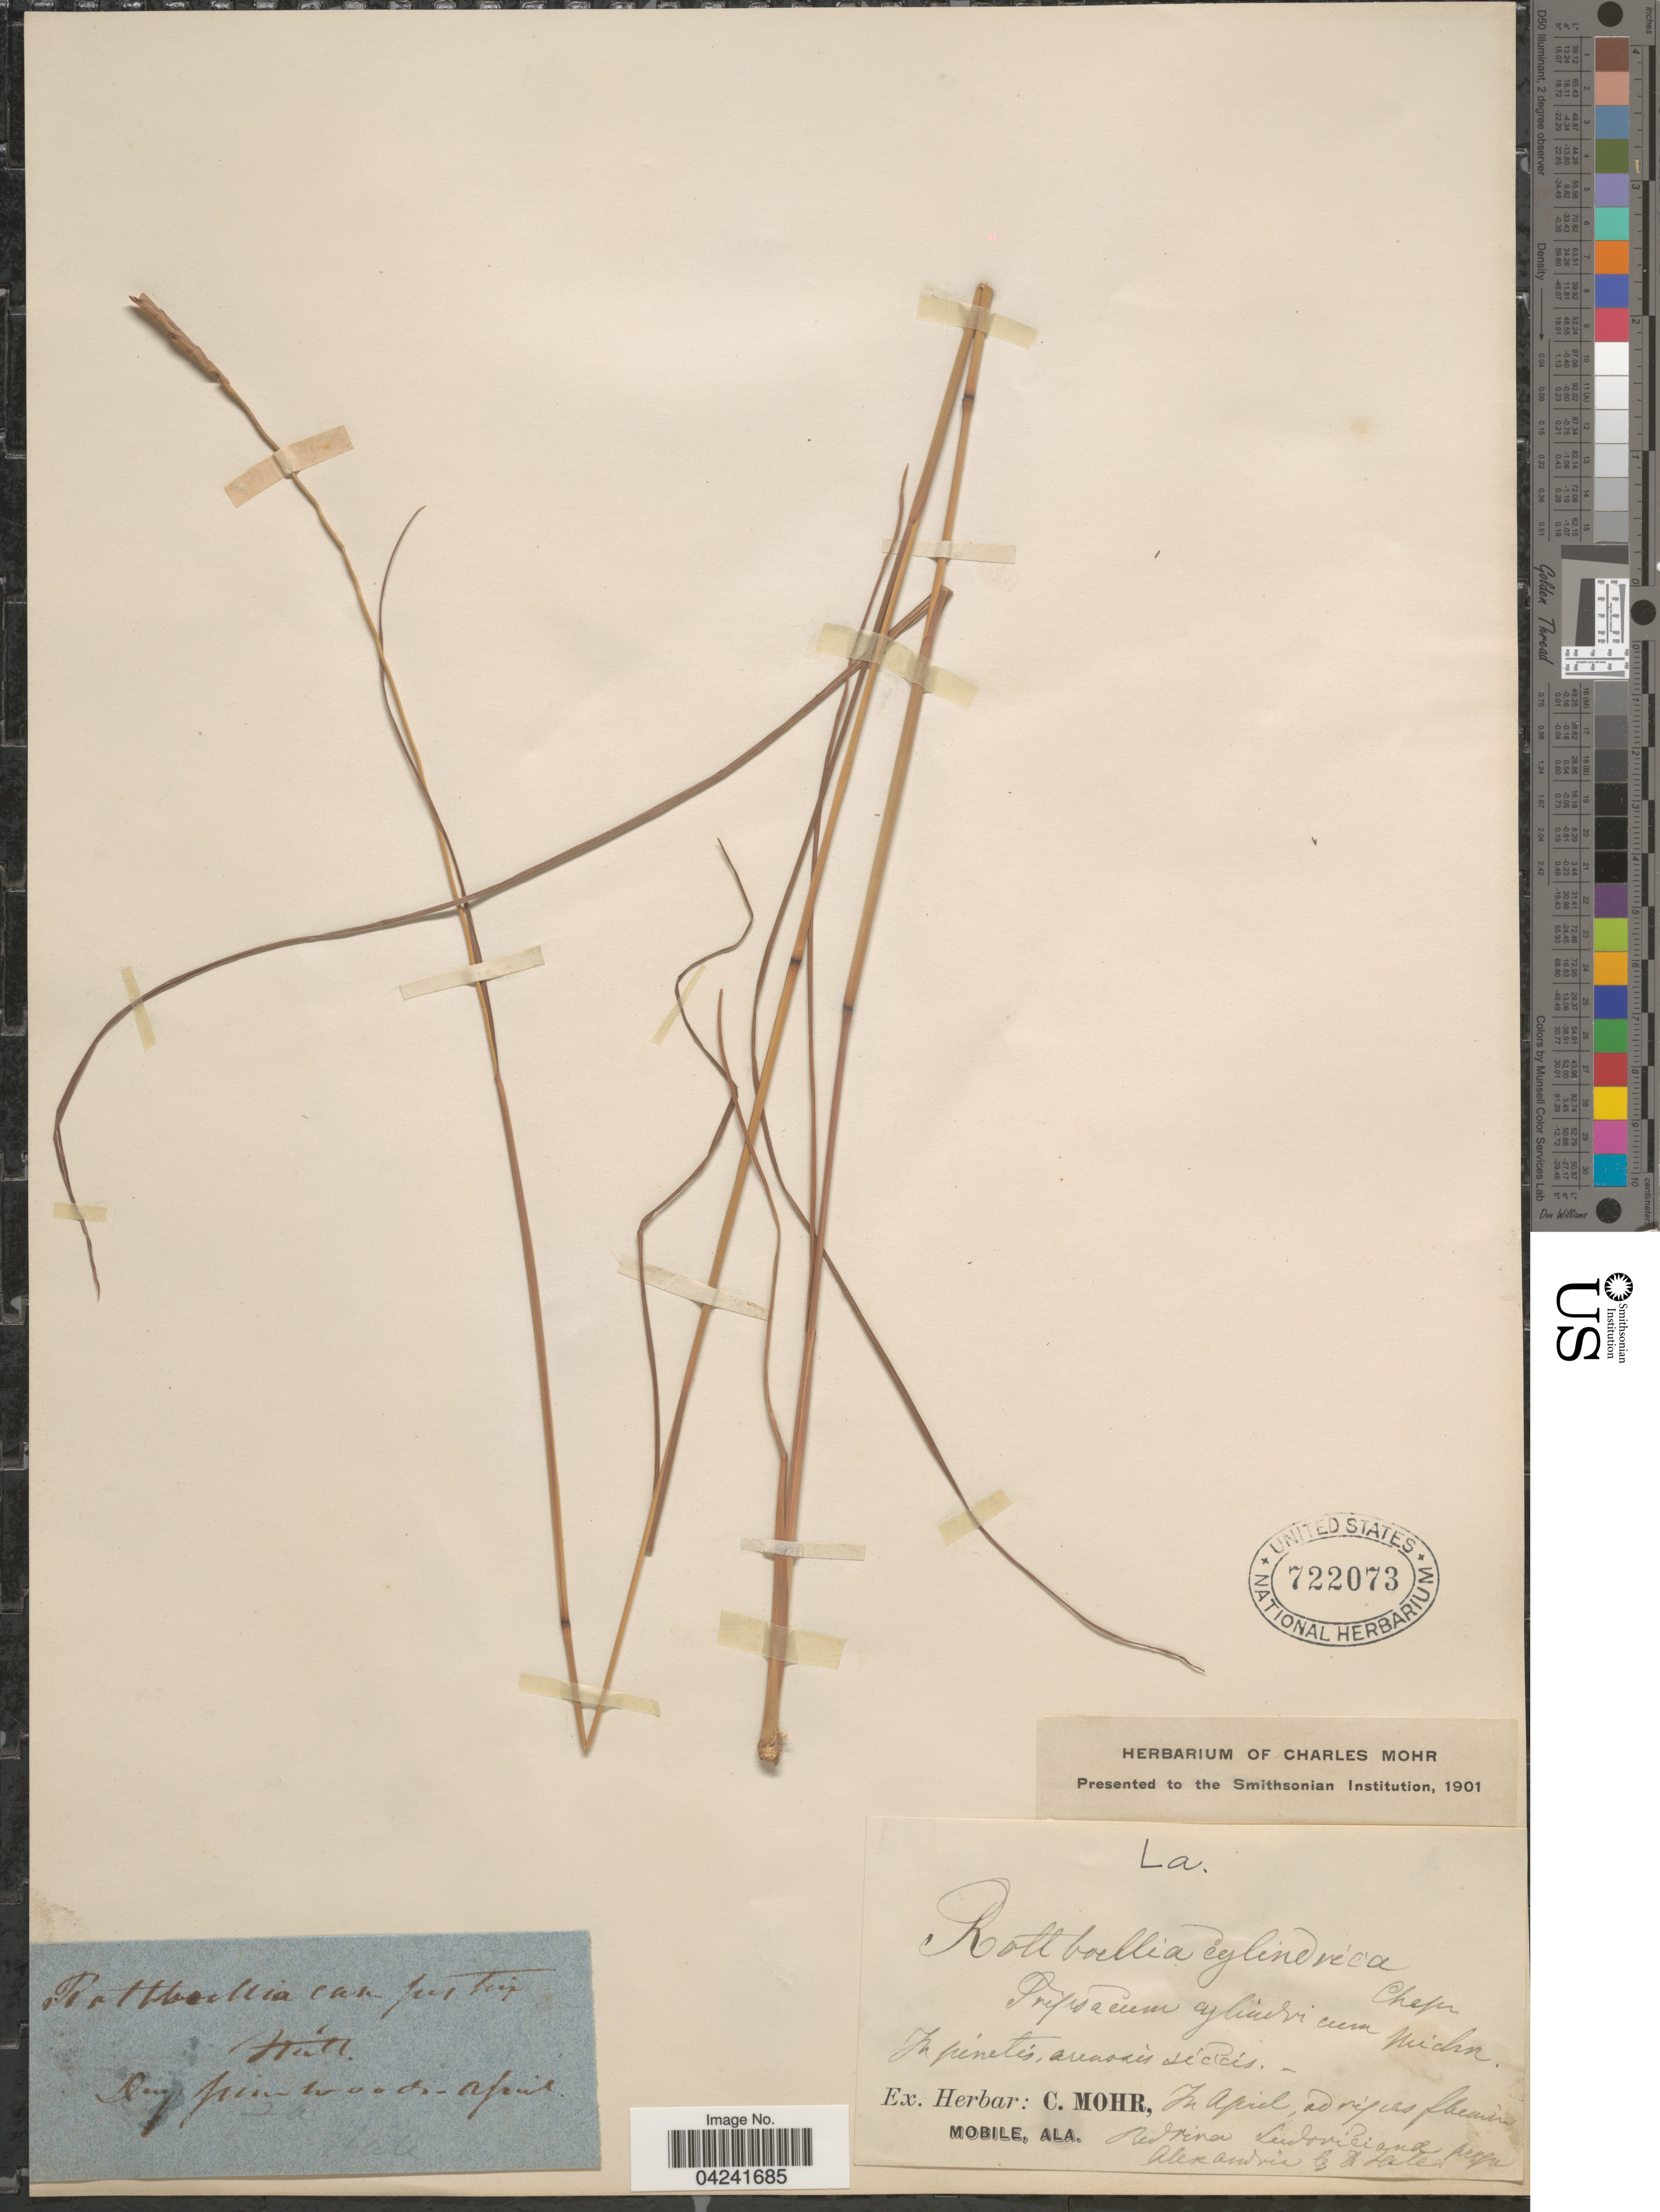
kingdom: Plantae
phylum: Tracheophyta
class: Liliopsida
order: Poales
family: Poaceae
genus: Mnesithea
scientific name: Mnesithea cylindrica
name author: (Michx.) de Koning & Sosef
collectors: A. Hall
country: United States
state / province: Louisiana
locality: Ad ripcas flumin. Red River Ludoviciana prope Alexandria.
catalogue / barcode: US 722073